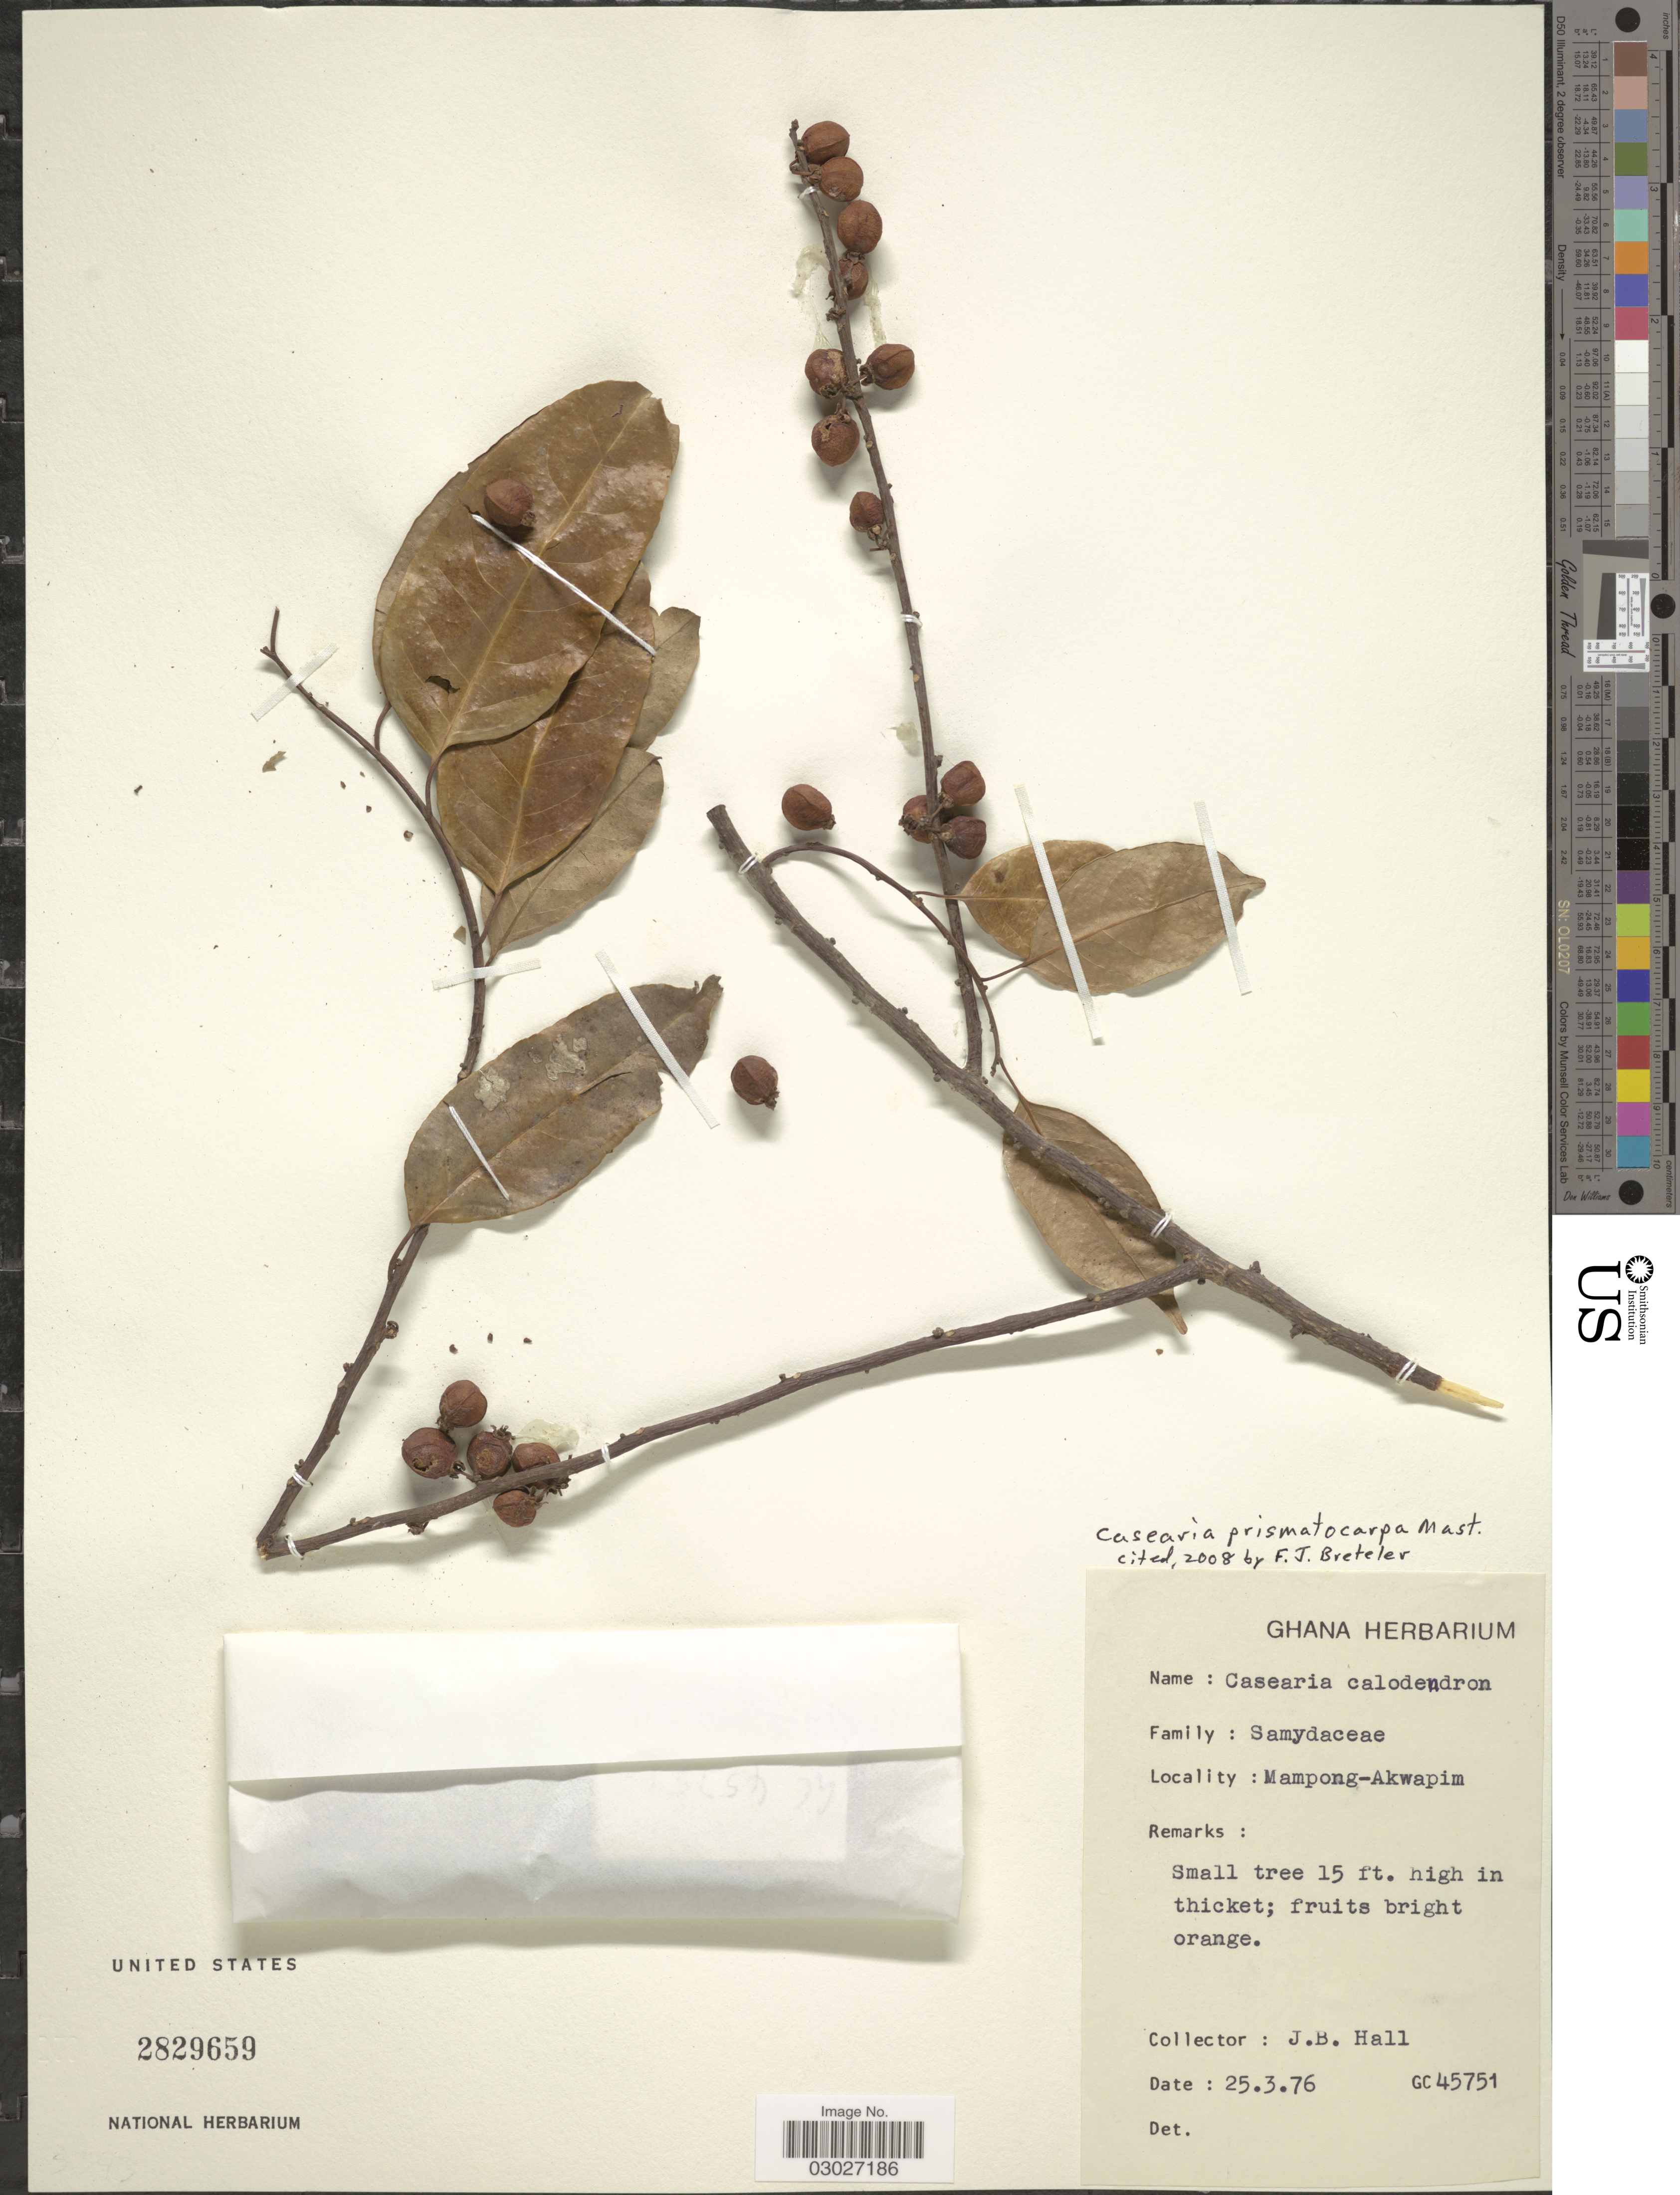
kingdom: Plantae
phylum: Tracheophyta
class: Magnoliopsida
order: Malpighiales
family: Salicaceae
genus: Casearia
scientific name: Casearia prismatocarpa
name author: Mast.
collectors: J. Hall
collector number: GC45751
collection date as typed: Transcribed d/m/y: 25/3/76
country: Ghana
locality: Mampong-Akwapim.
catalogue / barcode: US 2829659